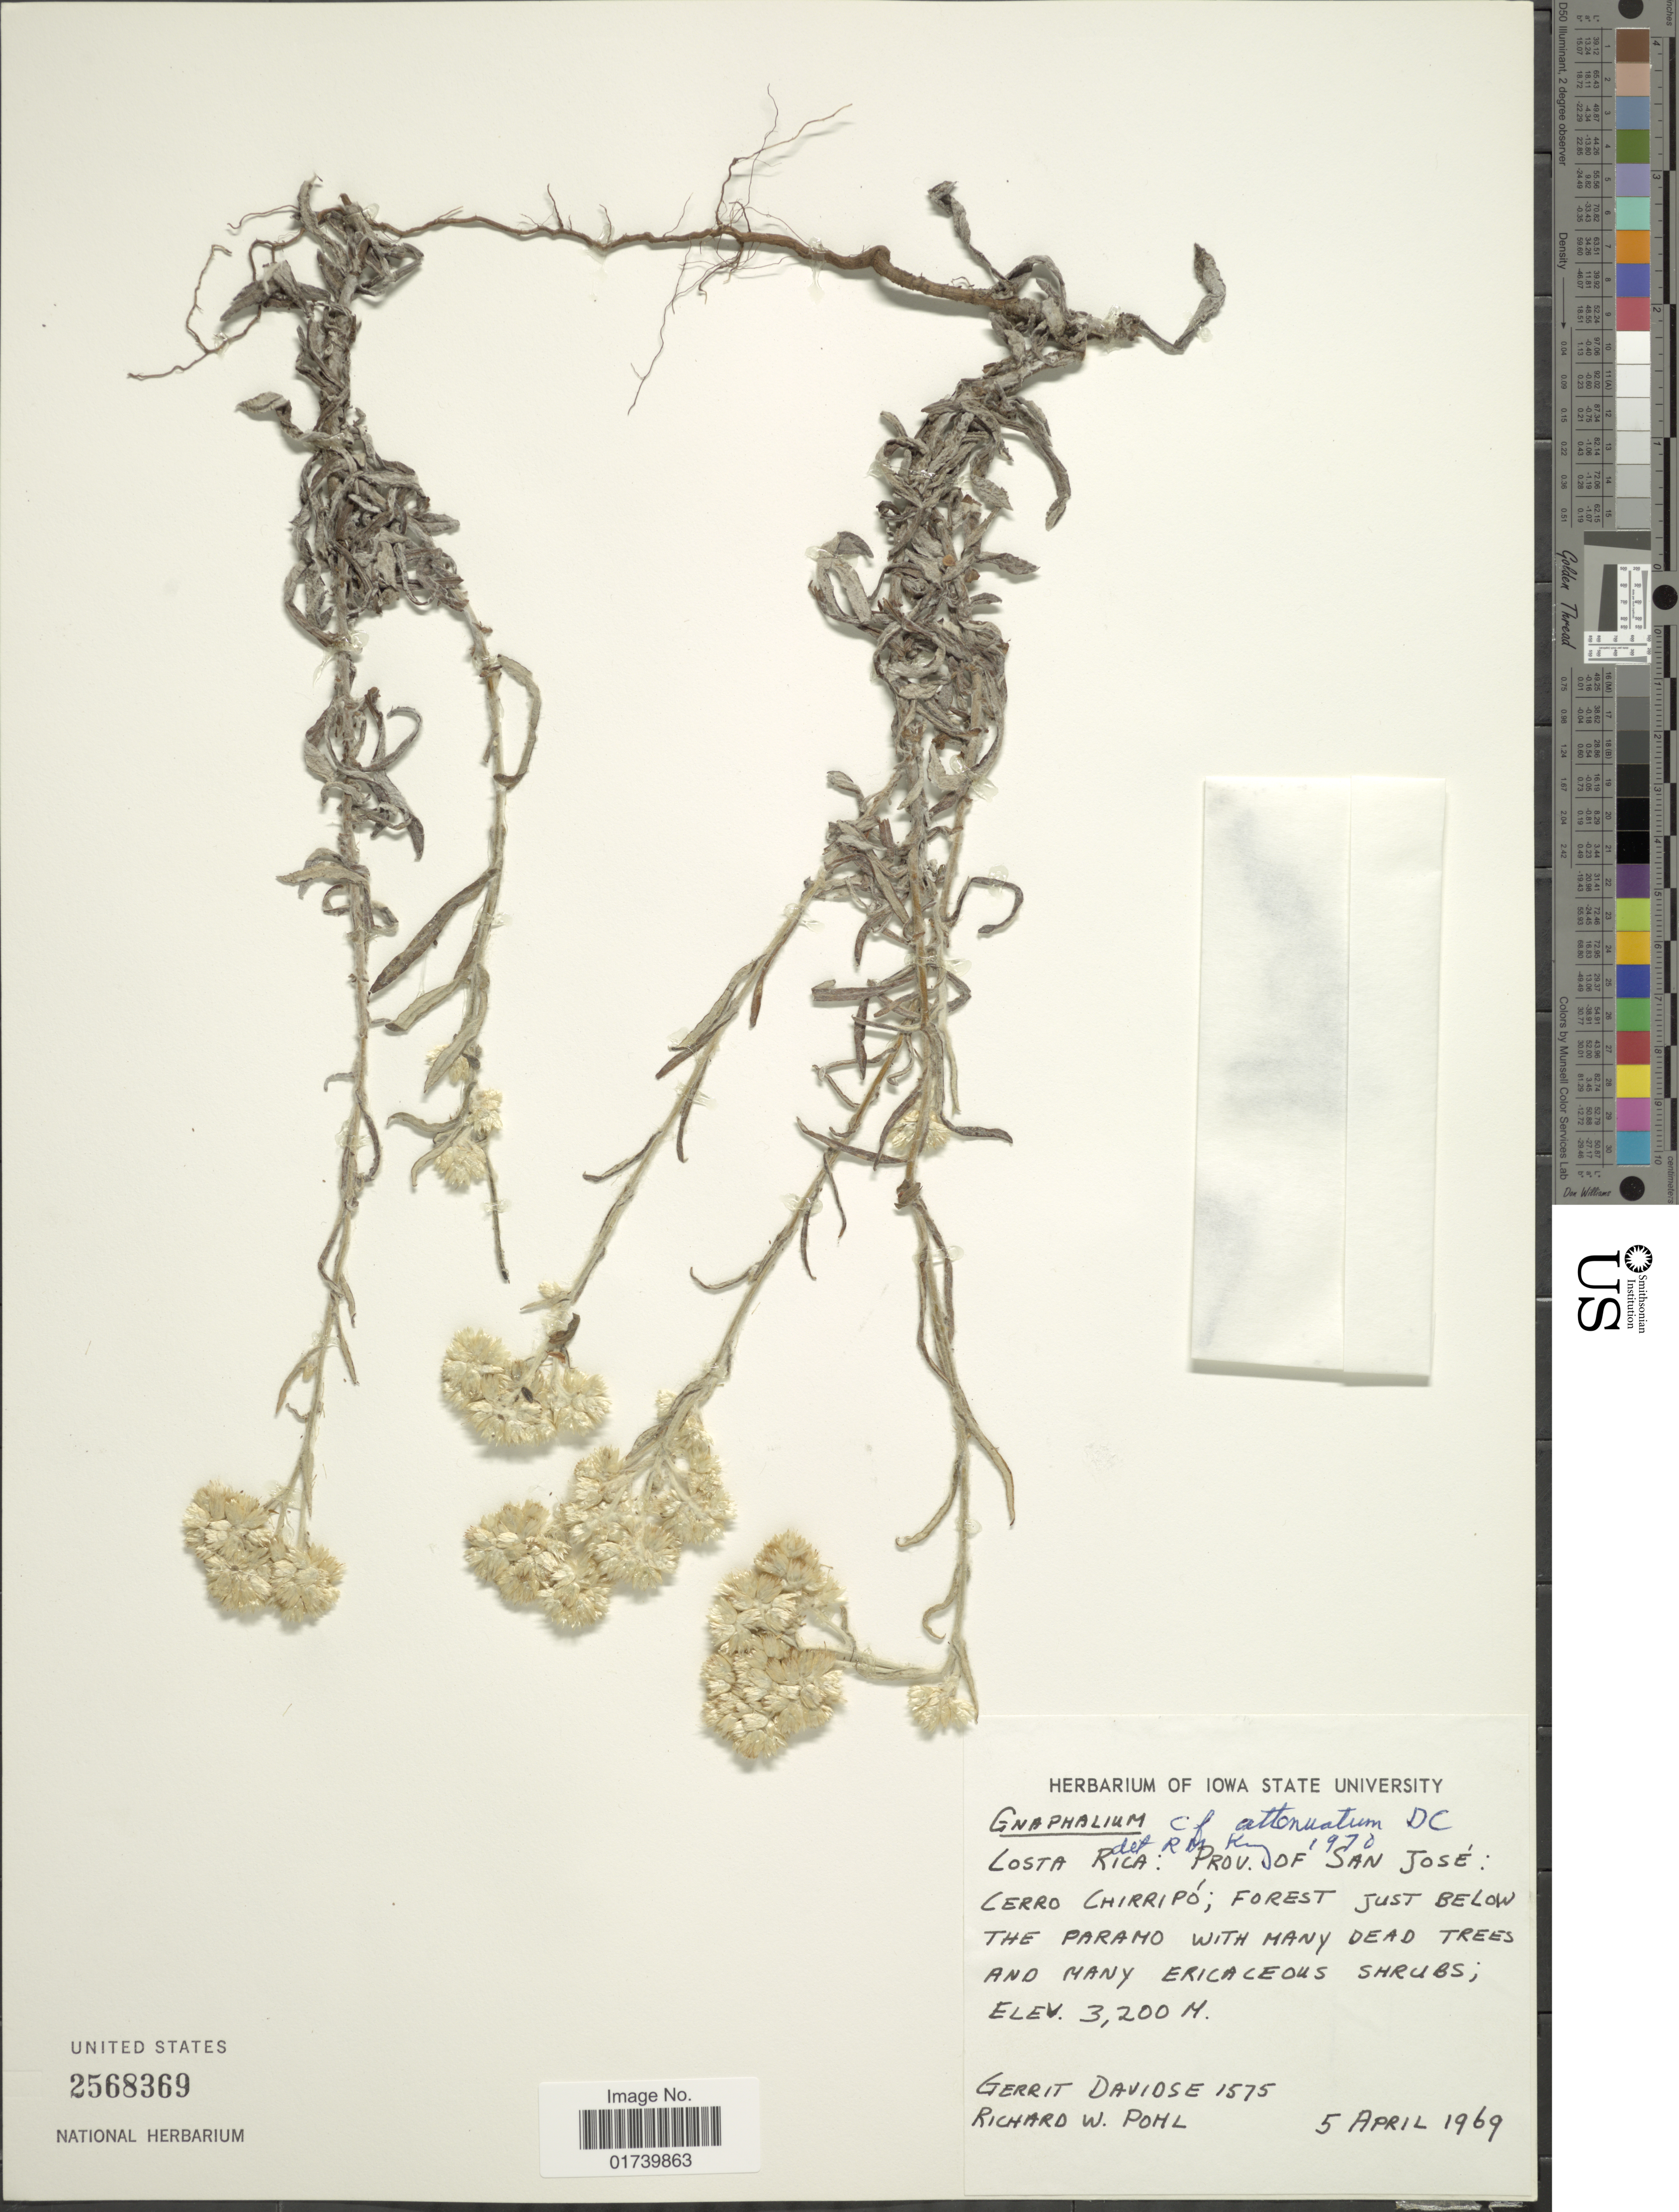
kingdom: Plantae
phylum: Tracheophyta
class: Magnoliopsida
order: Asterales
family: Asteraceae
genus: Pseudognaphalium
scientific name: Pseudognaphalium pruskii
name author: G.L. Nesom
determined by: Nesom, Guy L.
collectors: G. Davidse & R. W. Pohl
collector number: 1575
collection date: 1969-04-05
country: Costa Rica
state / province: San José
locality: Cerro Chirripo.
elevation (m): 3200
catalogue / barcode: US 2568369